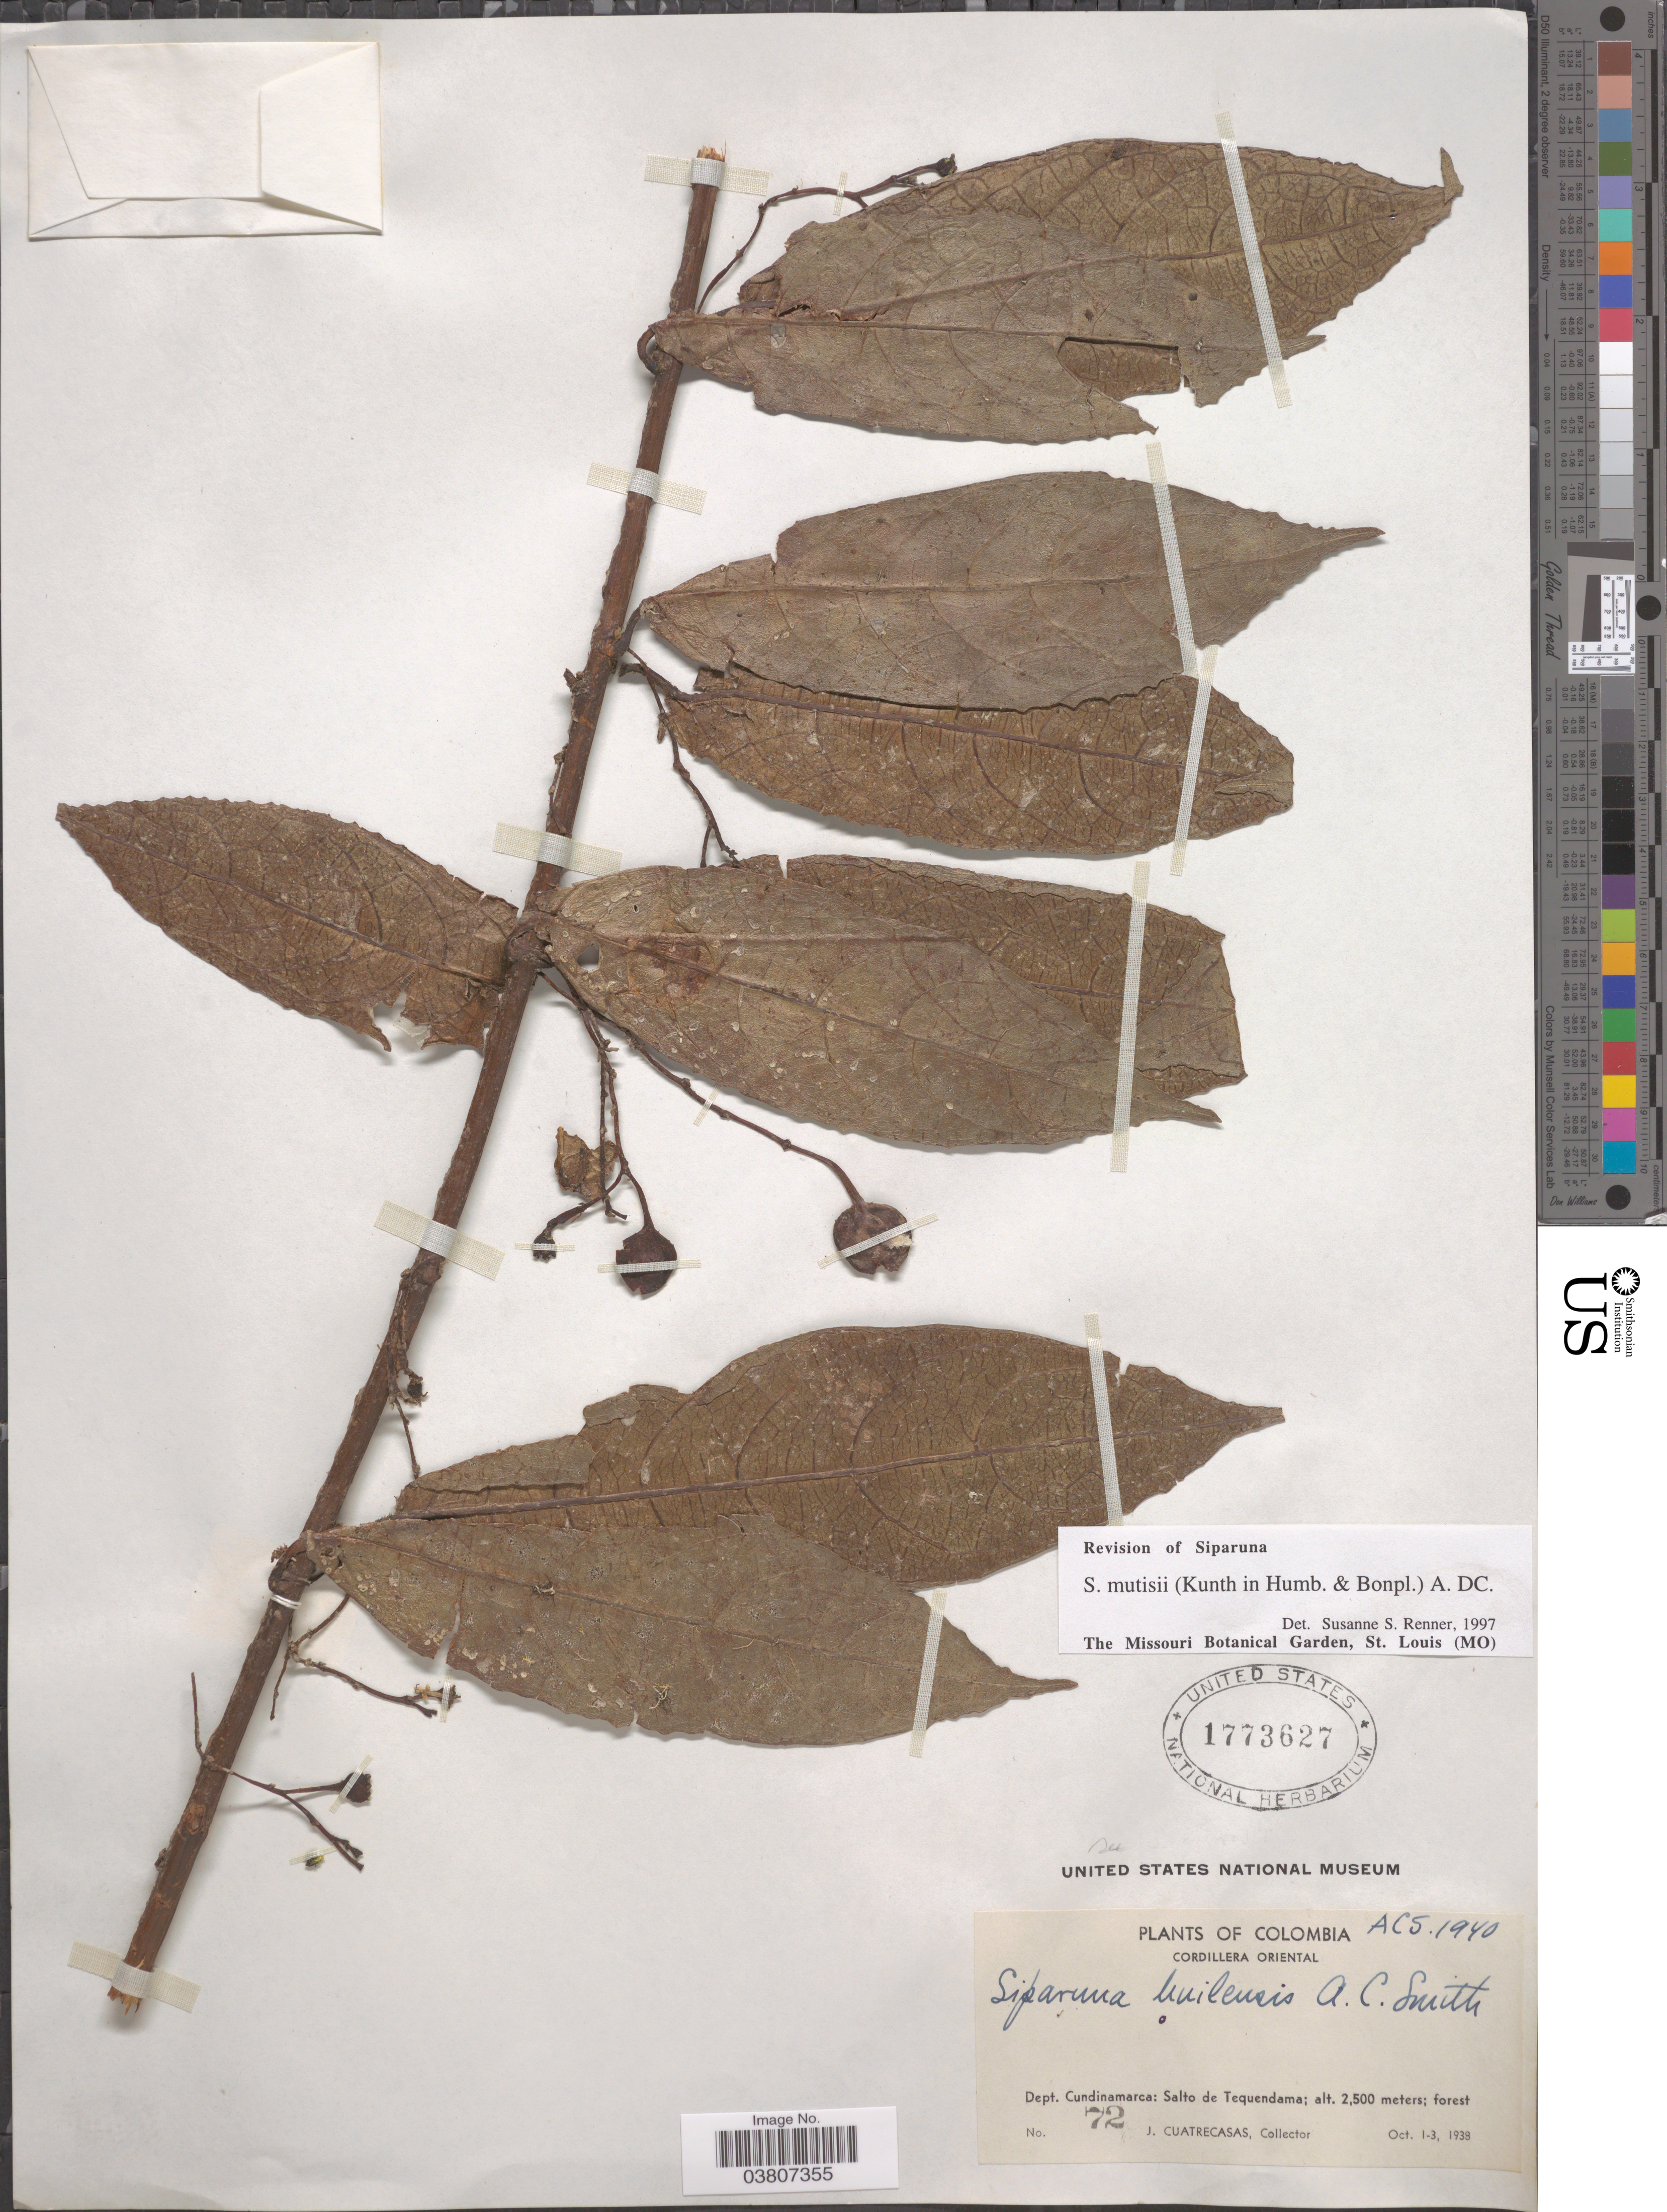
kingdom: Plantae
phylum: Tracheophyta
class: Magnoliopsida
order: Laurales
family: Siparunaceae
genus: Siparuna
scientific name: Siparuna mutisii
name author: (Kunth) A. DC.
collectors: J. Cuatrecasas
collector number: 72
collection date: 1938-10-01/1938-10-03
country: Colombia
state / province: Cundinamarca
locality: Cordillera Oriental. Dept. Cundinamarca: Salto de Tequendama.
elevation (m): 2500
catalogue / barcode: US 1773627